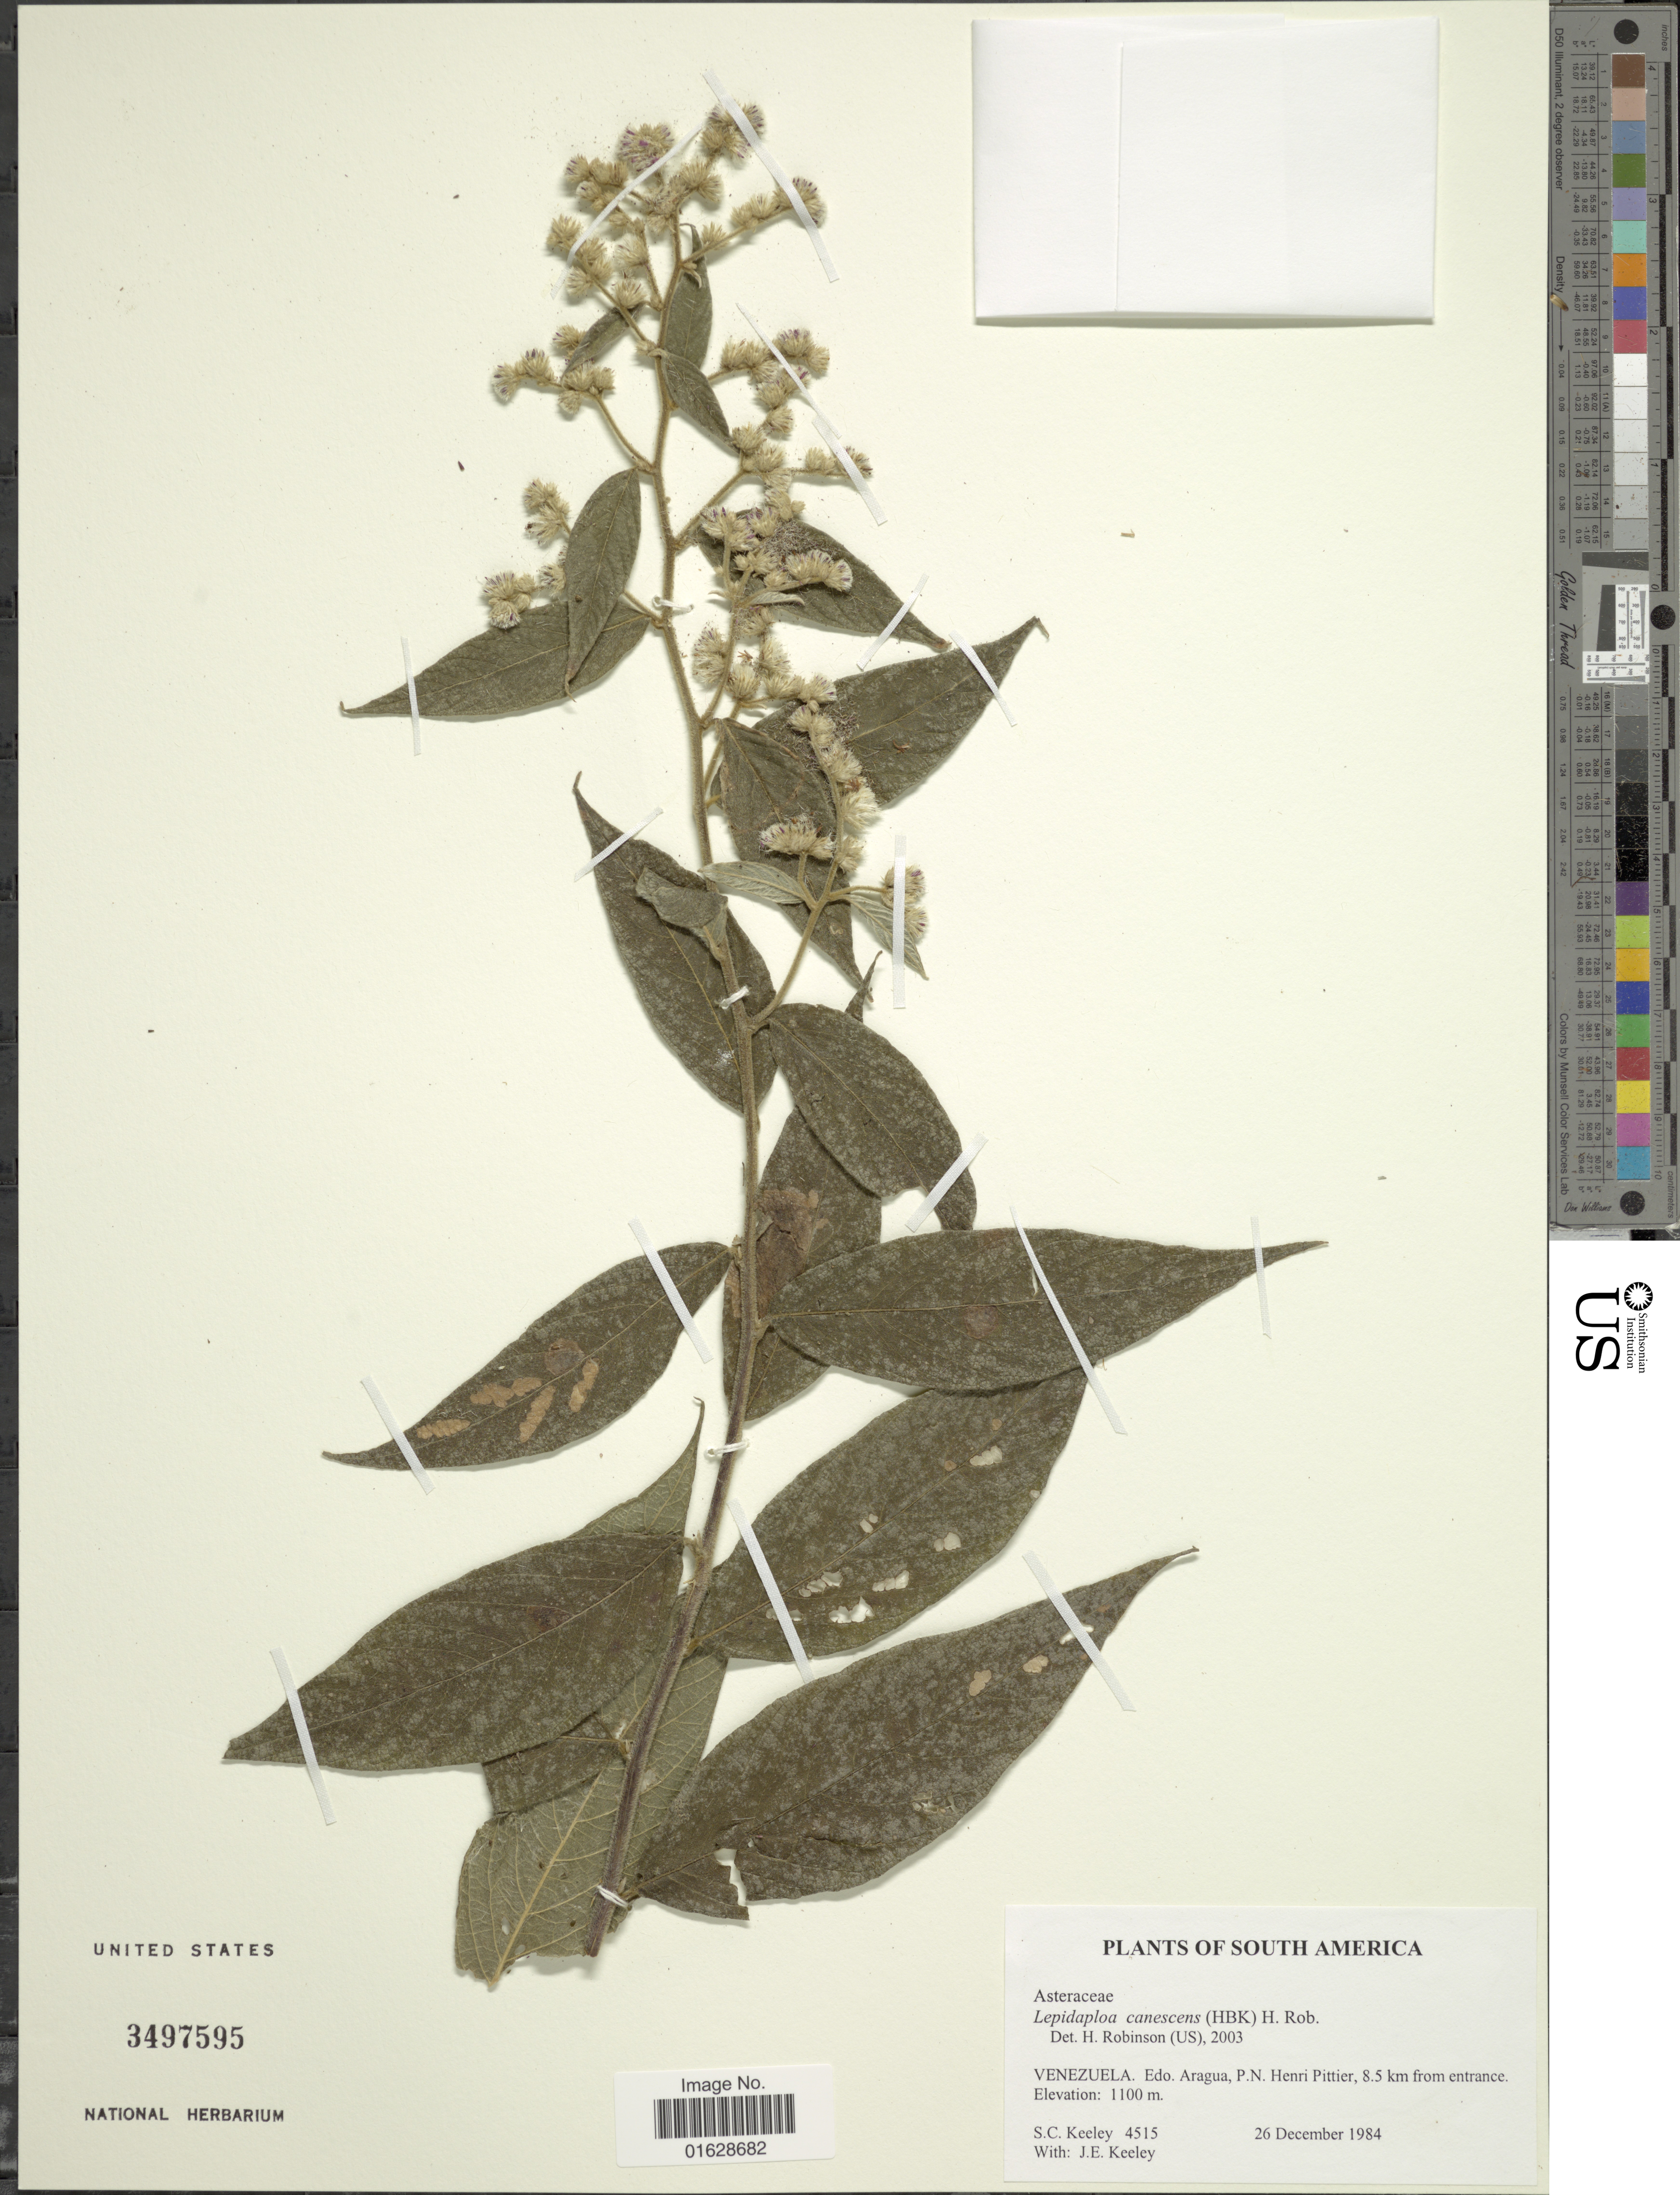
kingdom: Plantae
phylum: Tracheophyta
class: Magnoliopsida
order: Asterales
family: Asteraceae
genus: Lepidaploa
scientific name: Lepidaploa canescens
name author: (Kunth) H. Rob.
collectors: S. C. Keeley & J. E. Keeley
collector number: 4515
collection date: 1984-12-26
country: Venezuela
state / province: Aragua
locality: South America. Venezuela. Edo. Aragua, P. N. Henri Pittier, 8.5 km from entrance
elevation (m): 1100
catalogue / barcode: US 3497595